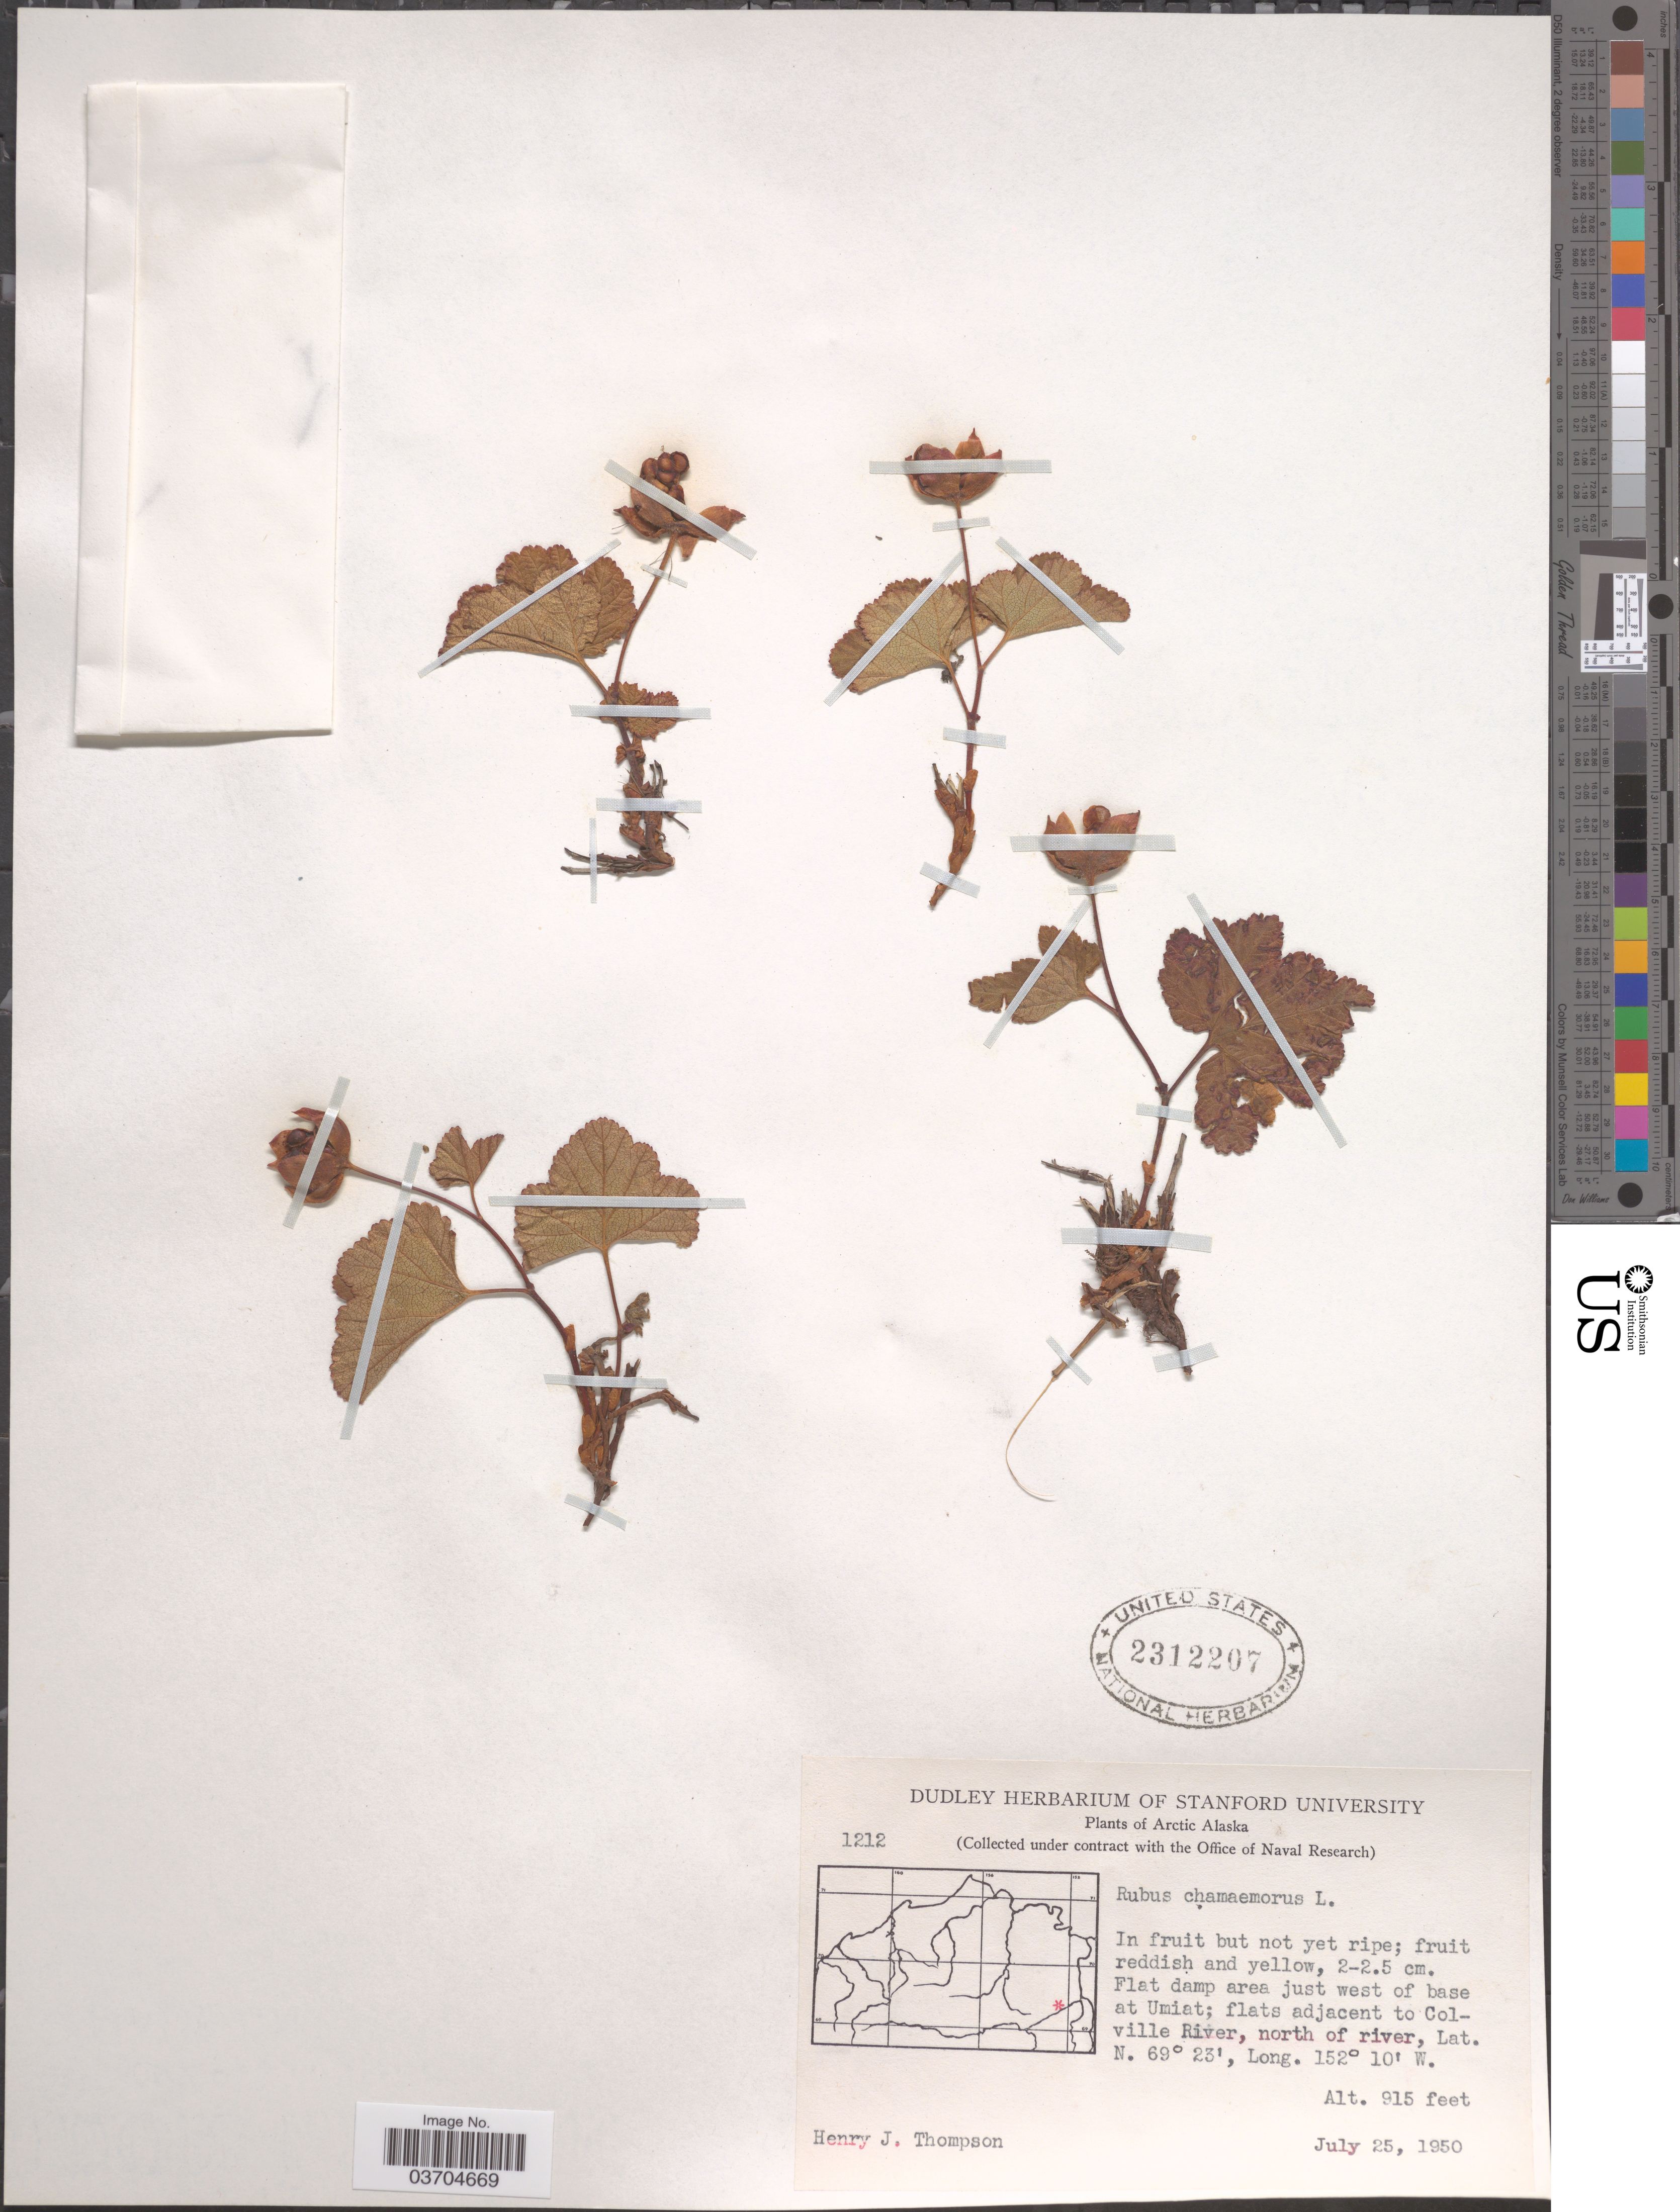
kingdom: Plantae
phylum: Tracheophyta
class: Magnoliopsida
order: Rosales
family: Rosaceae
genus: Rubus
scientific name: Rubus chamaemorus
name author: L.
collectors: H. J. Thompson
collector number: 1212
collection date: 1950-07-25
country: United States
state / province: Alaska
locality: Arctic Alaska. Just west of base at Umiat; flats adjacent to Coville River, north of river.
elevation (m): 279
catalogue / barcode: US 2312207